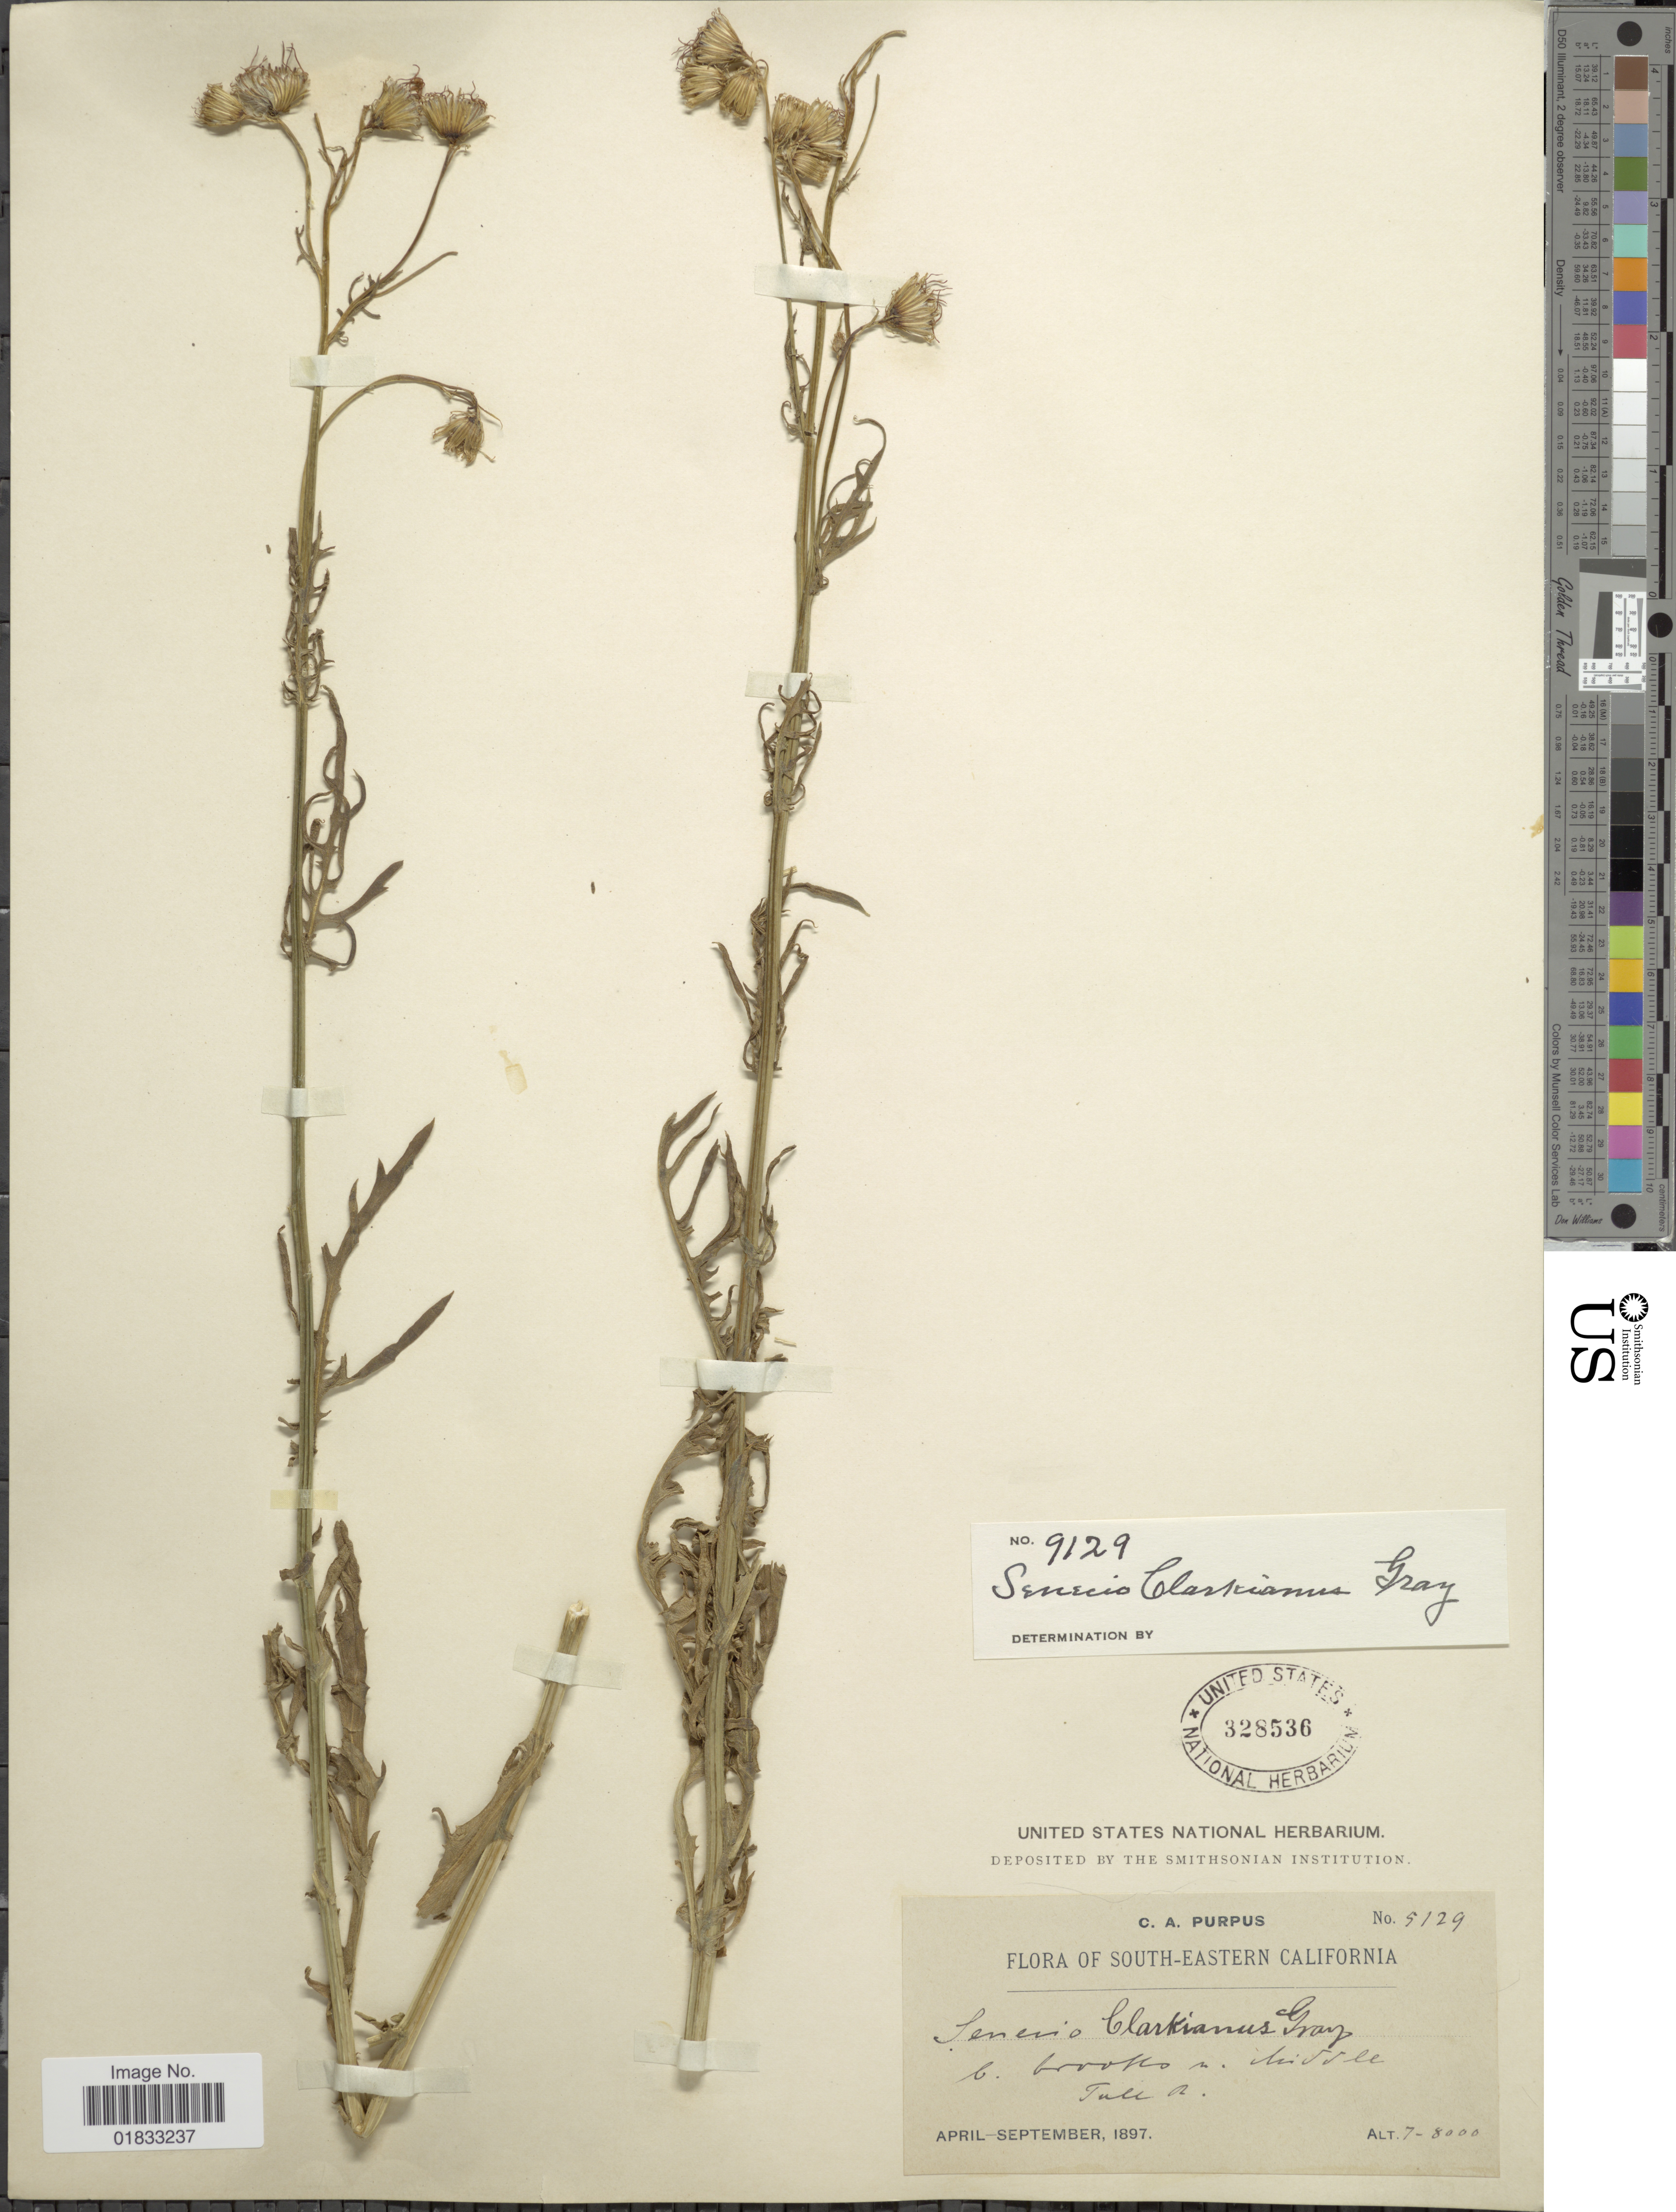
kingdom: Plantae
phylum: Tracheophyta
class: Magnoliopsida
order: Asterales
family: Asteraceae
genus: Senecio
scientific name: Senecio clarkianus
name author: A. Gray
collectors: C. A. Purpus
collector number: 5129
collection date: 1897-04/1897-09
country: United States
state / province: California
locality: South-Eastern California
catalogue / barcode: US 328536